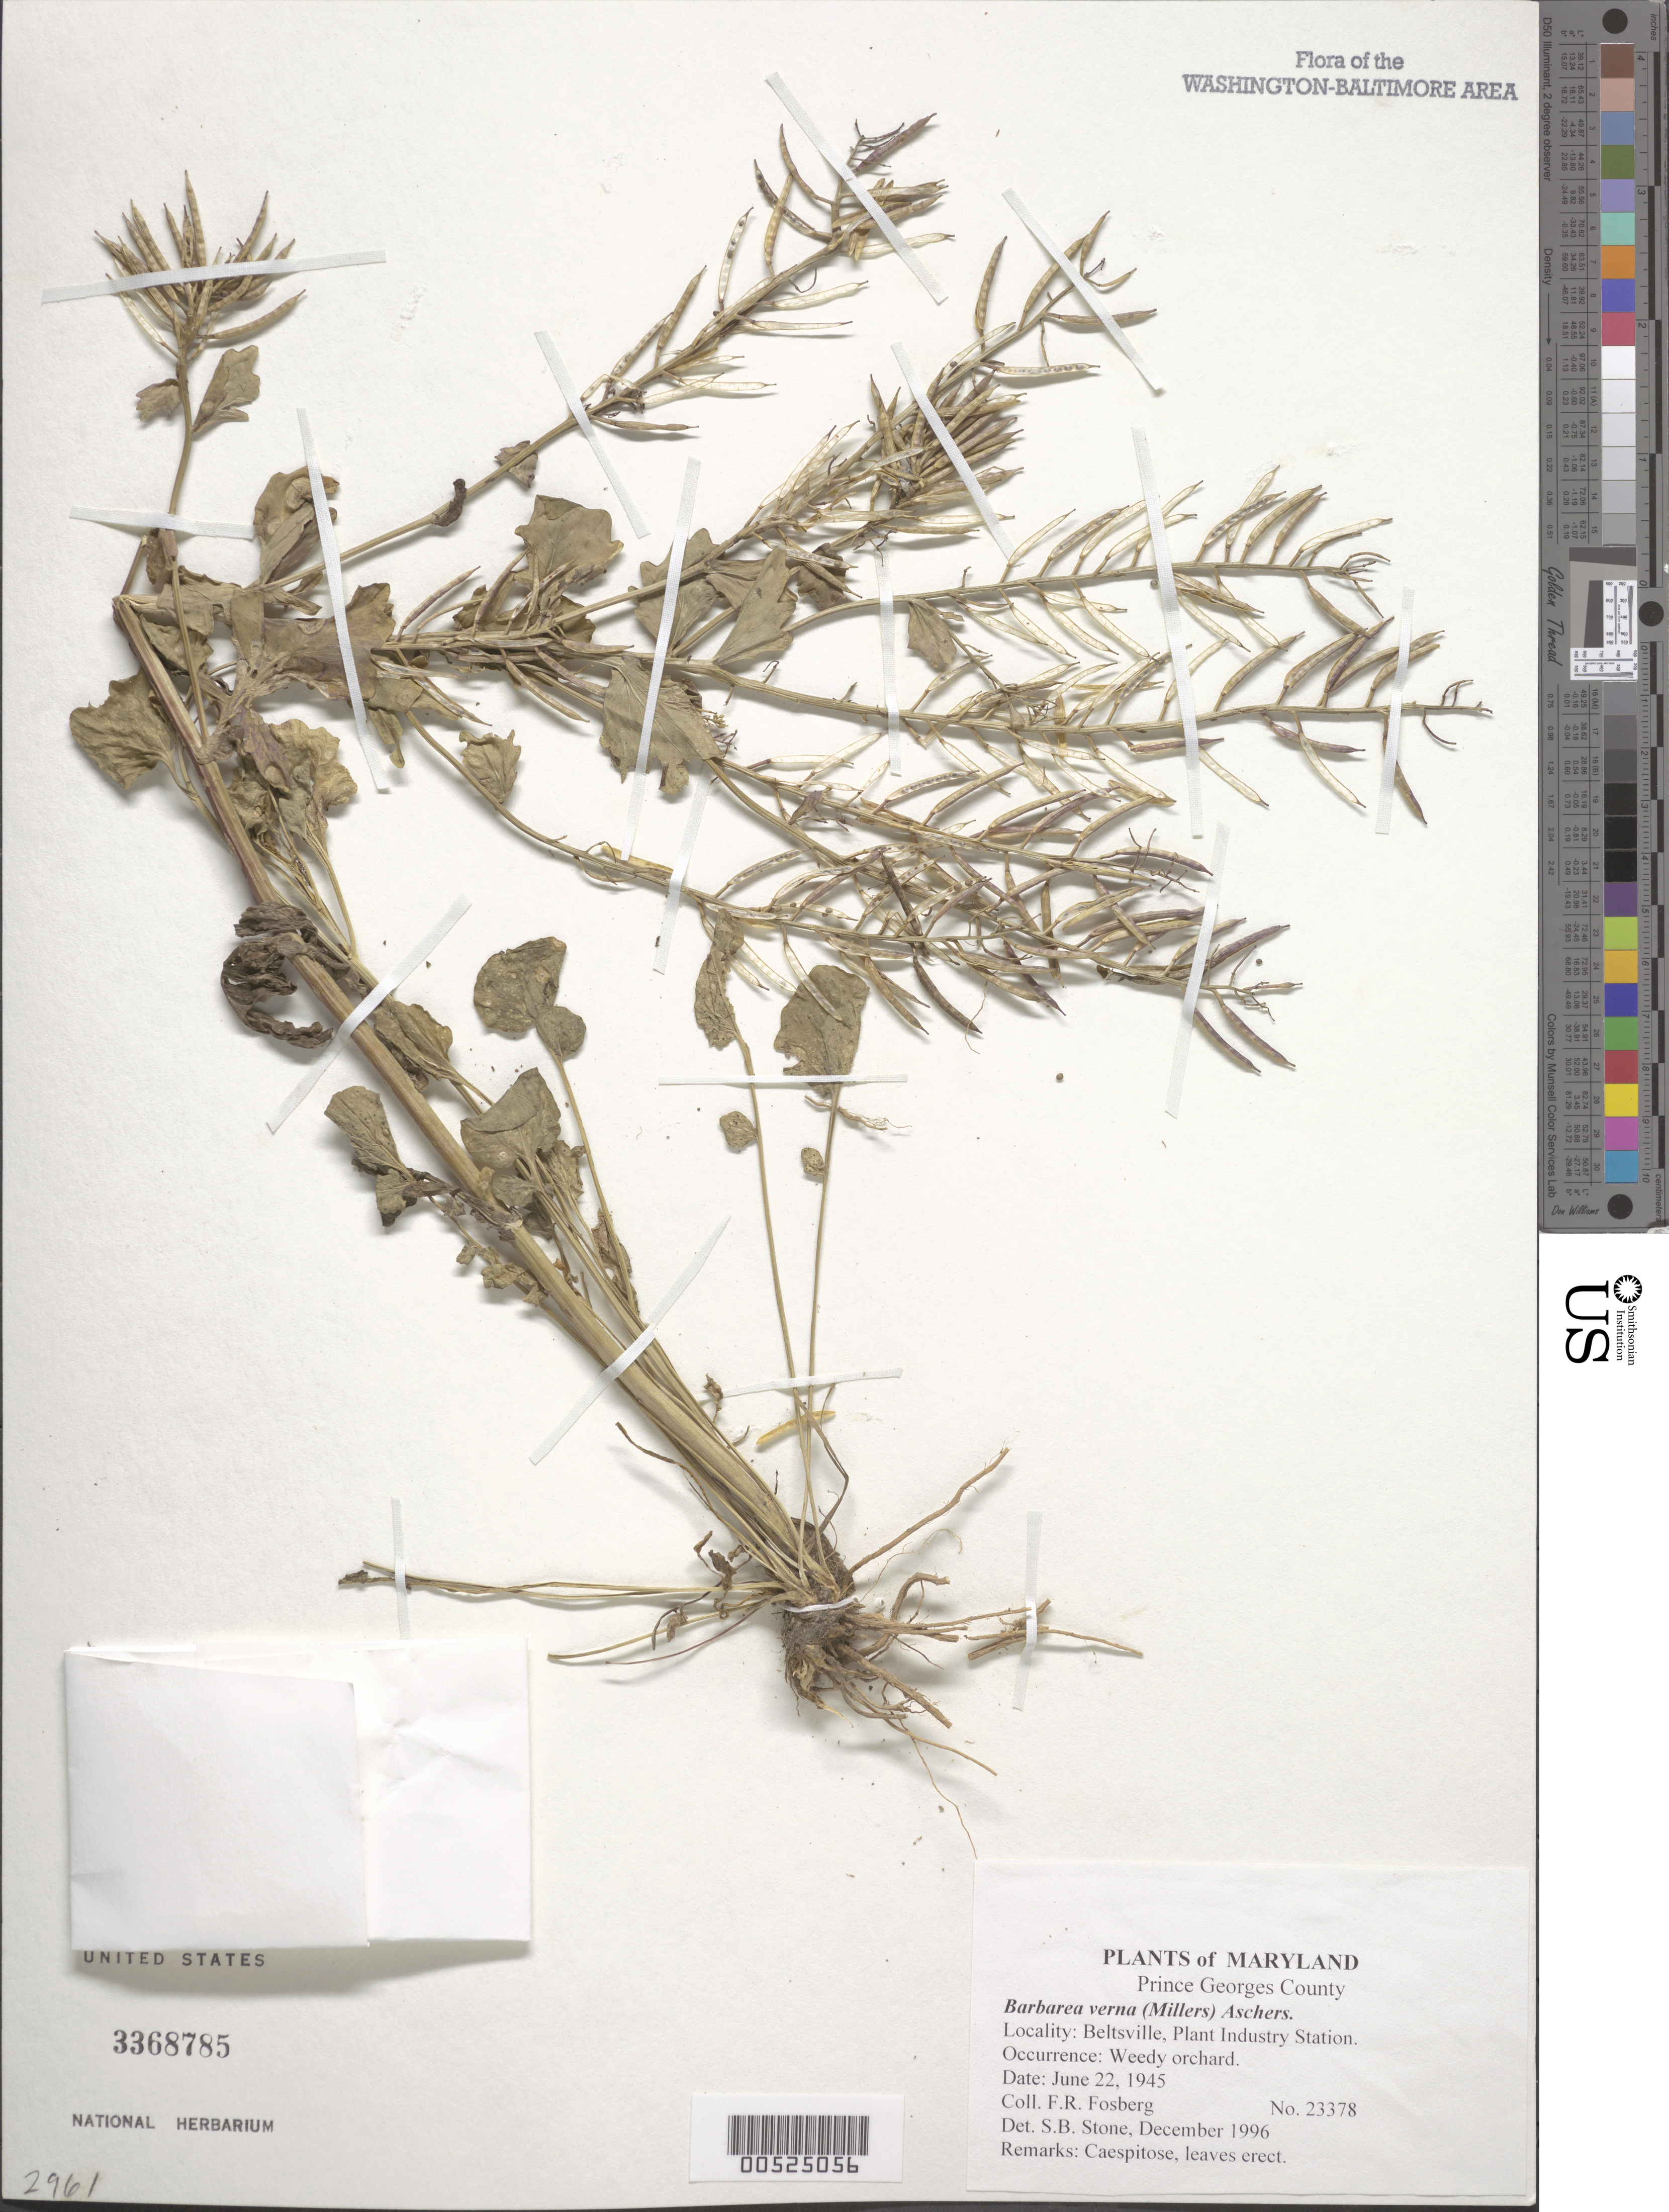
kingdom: Plantae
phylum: Tracheophyta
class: Magnoliopsida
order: Brassicales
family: Brassicaceae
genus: Barbarea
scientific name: Barbarea verna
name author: (Mill.) Asch.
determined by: Stone, S. B.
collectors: F. R. Fosberg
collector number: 23378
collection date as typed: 22 Jun 1945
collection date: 1945-06-22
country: United States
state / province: Maryland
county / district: Prince George's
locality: Beltsville, Plant Industry Station.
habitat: Weedy orchard.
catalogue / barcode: US 3368785